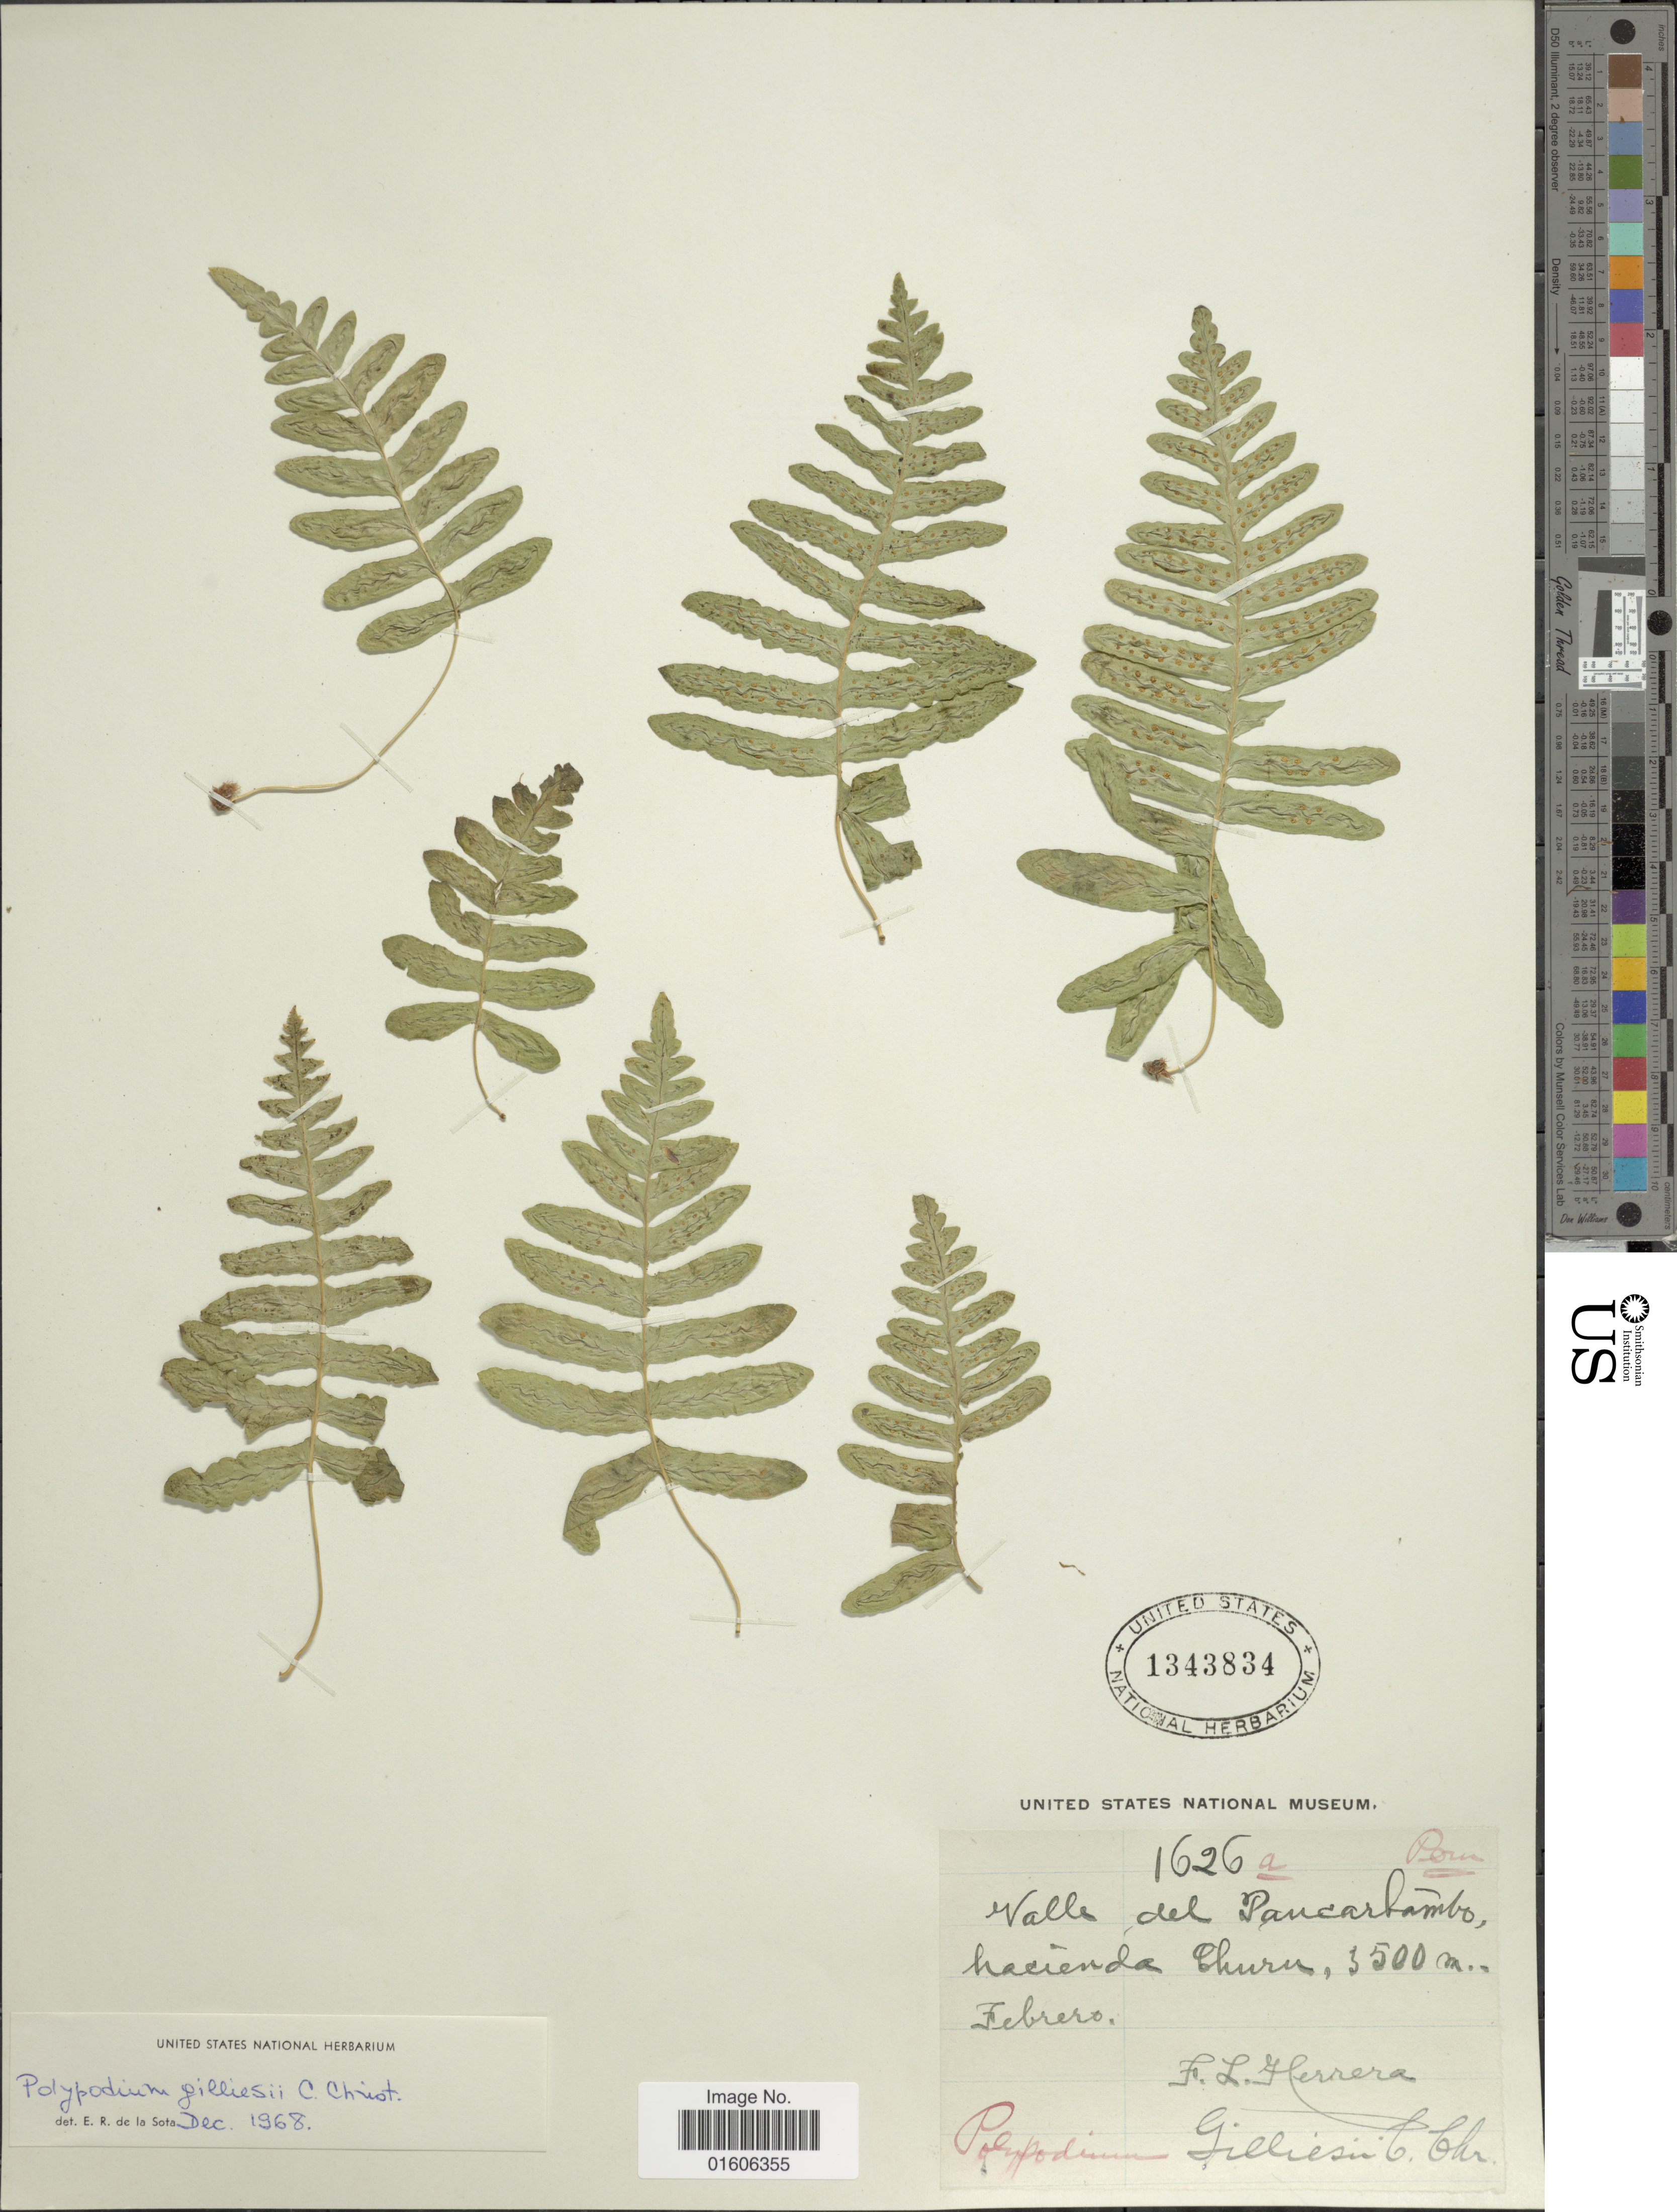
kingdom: Plantae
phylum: Tracheophyta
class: Polypodiopsida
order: Polypodiales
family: Polypodiaceae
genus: Serpocaulon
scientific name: Serpocaulon gilliesii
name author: (C. Chr.) A.R. Sm.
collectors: F. L. Herrera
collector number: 1626a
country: Peru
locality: Valle del Pancarbambo, hacienda Churu.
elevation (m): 3500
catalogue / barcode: US 1343834